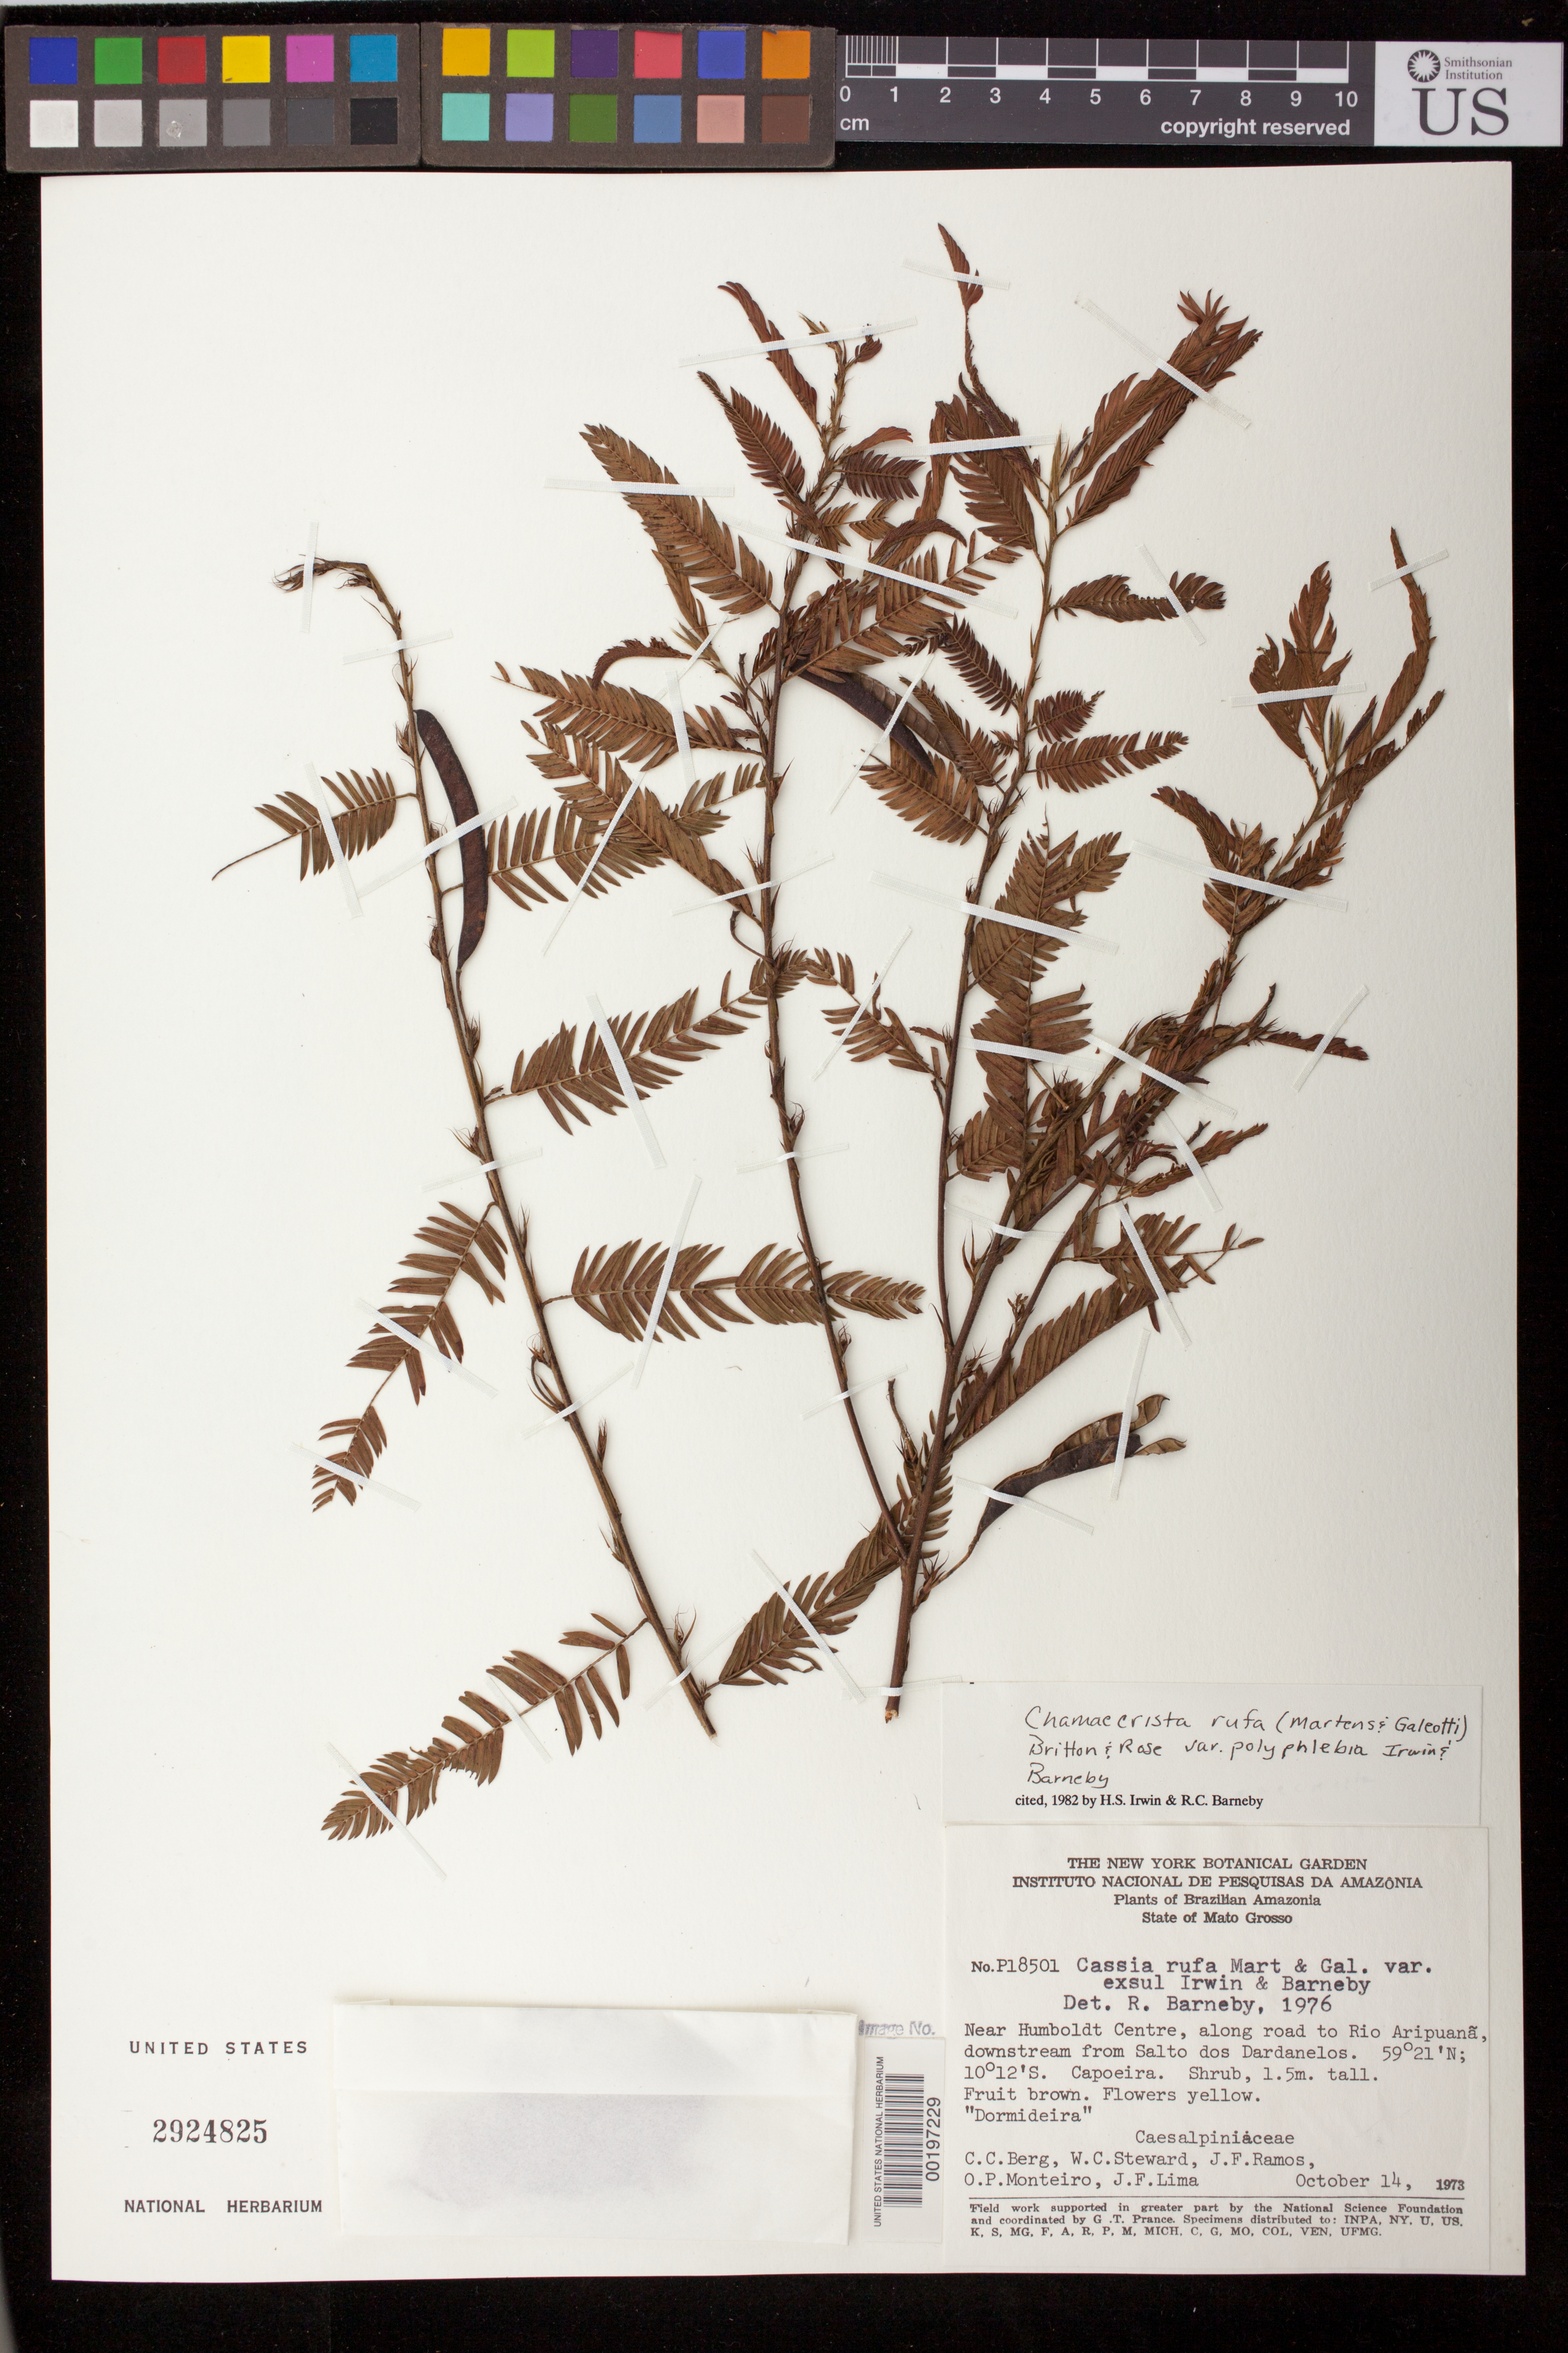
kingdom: Plantae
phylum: Tracheophyta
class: Magnoliopsida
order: Fabales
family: Fabaceae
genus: Chamaecrista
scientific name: Chamaecrista rufa var. polyphlebia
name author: H.S. Irwin & Barneby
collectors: C. C. Berg, W. C. Steward, J. F. Ramos, O. P. Monteiro & J. F. Lima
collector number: P18501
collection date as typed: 14 Oct 1973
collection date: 1973-10-14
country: Brazil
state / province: Mato Grosso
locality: Brazilian Amazonia; Near Humboldt Centre, along road to Rio Aripuana, downstream from Salto dos Dardanelos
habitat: Capoeira.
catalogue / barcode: US 2924825